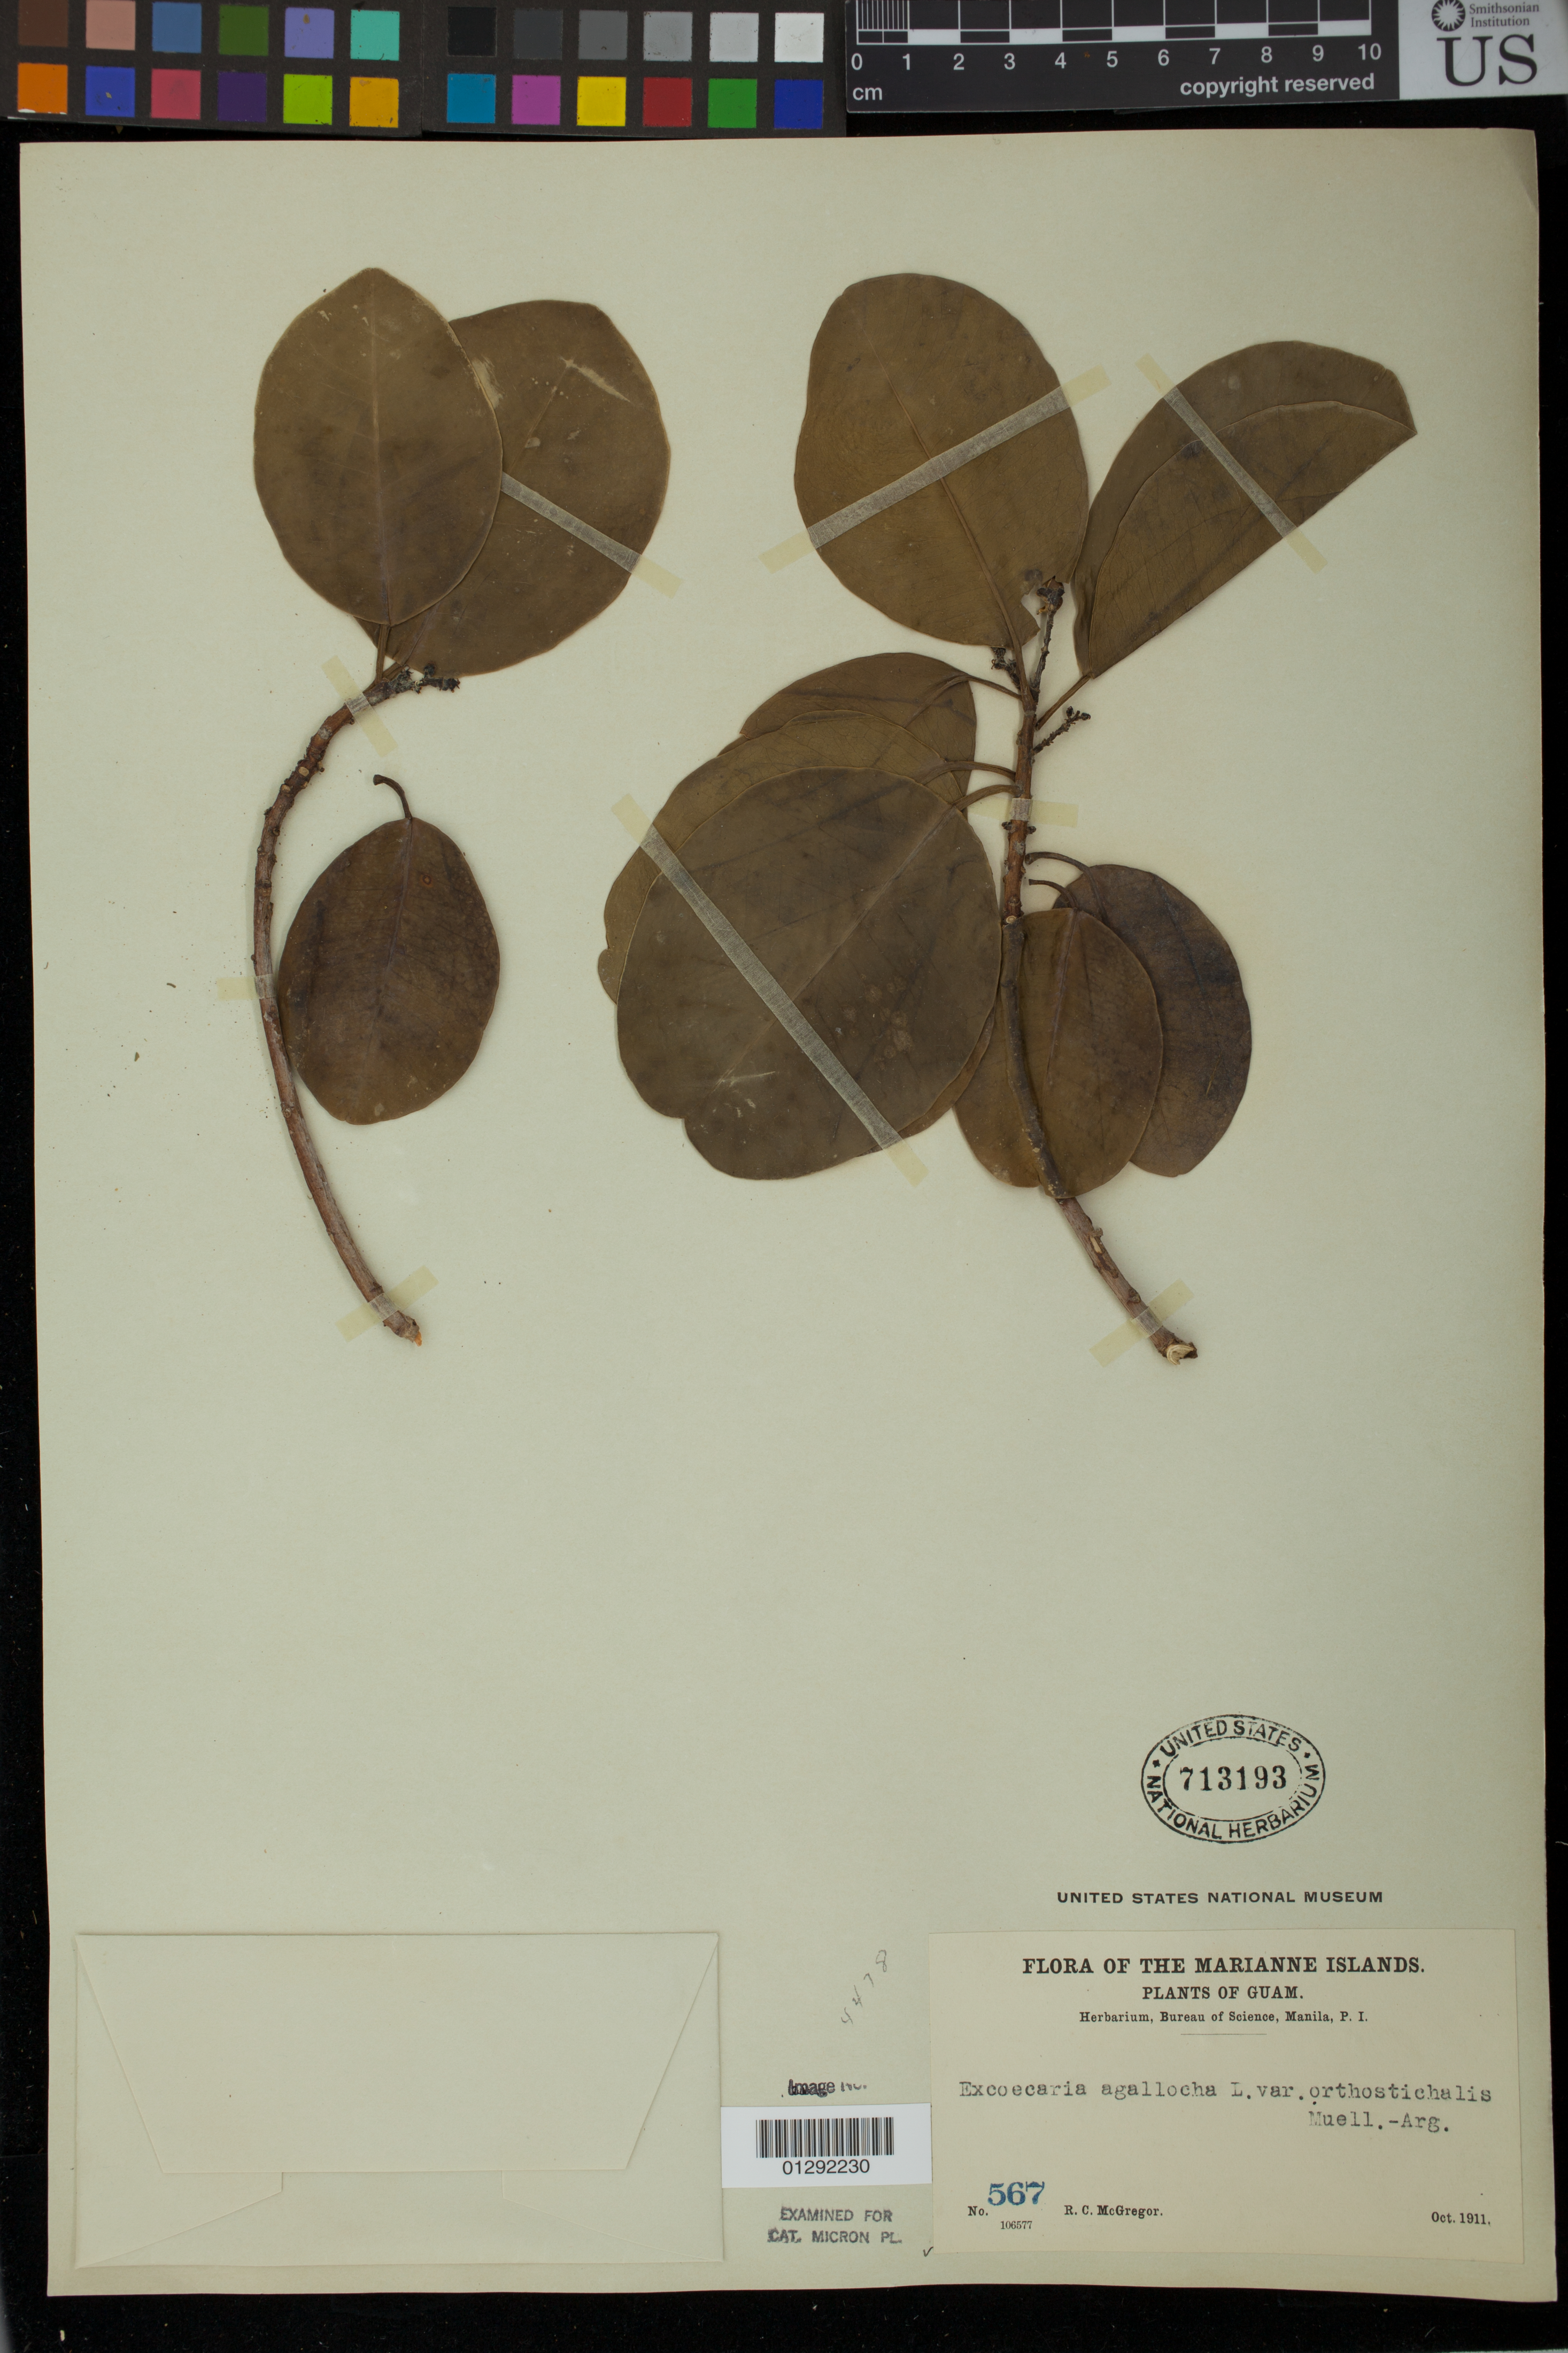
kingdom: Plantae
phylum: Tracheophyta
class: Magnoliopsida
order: Malpighiales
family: Euphorbiaceae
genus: Excoecaria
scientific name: Excoecaria agallocha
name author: L.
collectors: R. C. McGregor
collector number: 567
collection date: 1911-10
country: Guam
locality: Marianne Islands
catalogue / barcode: US 713193